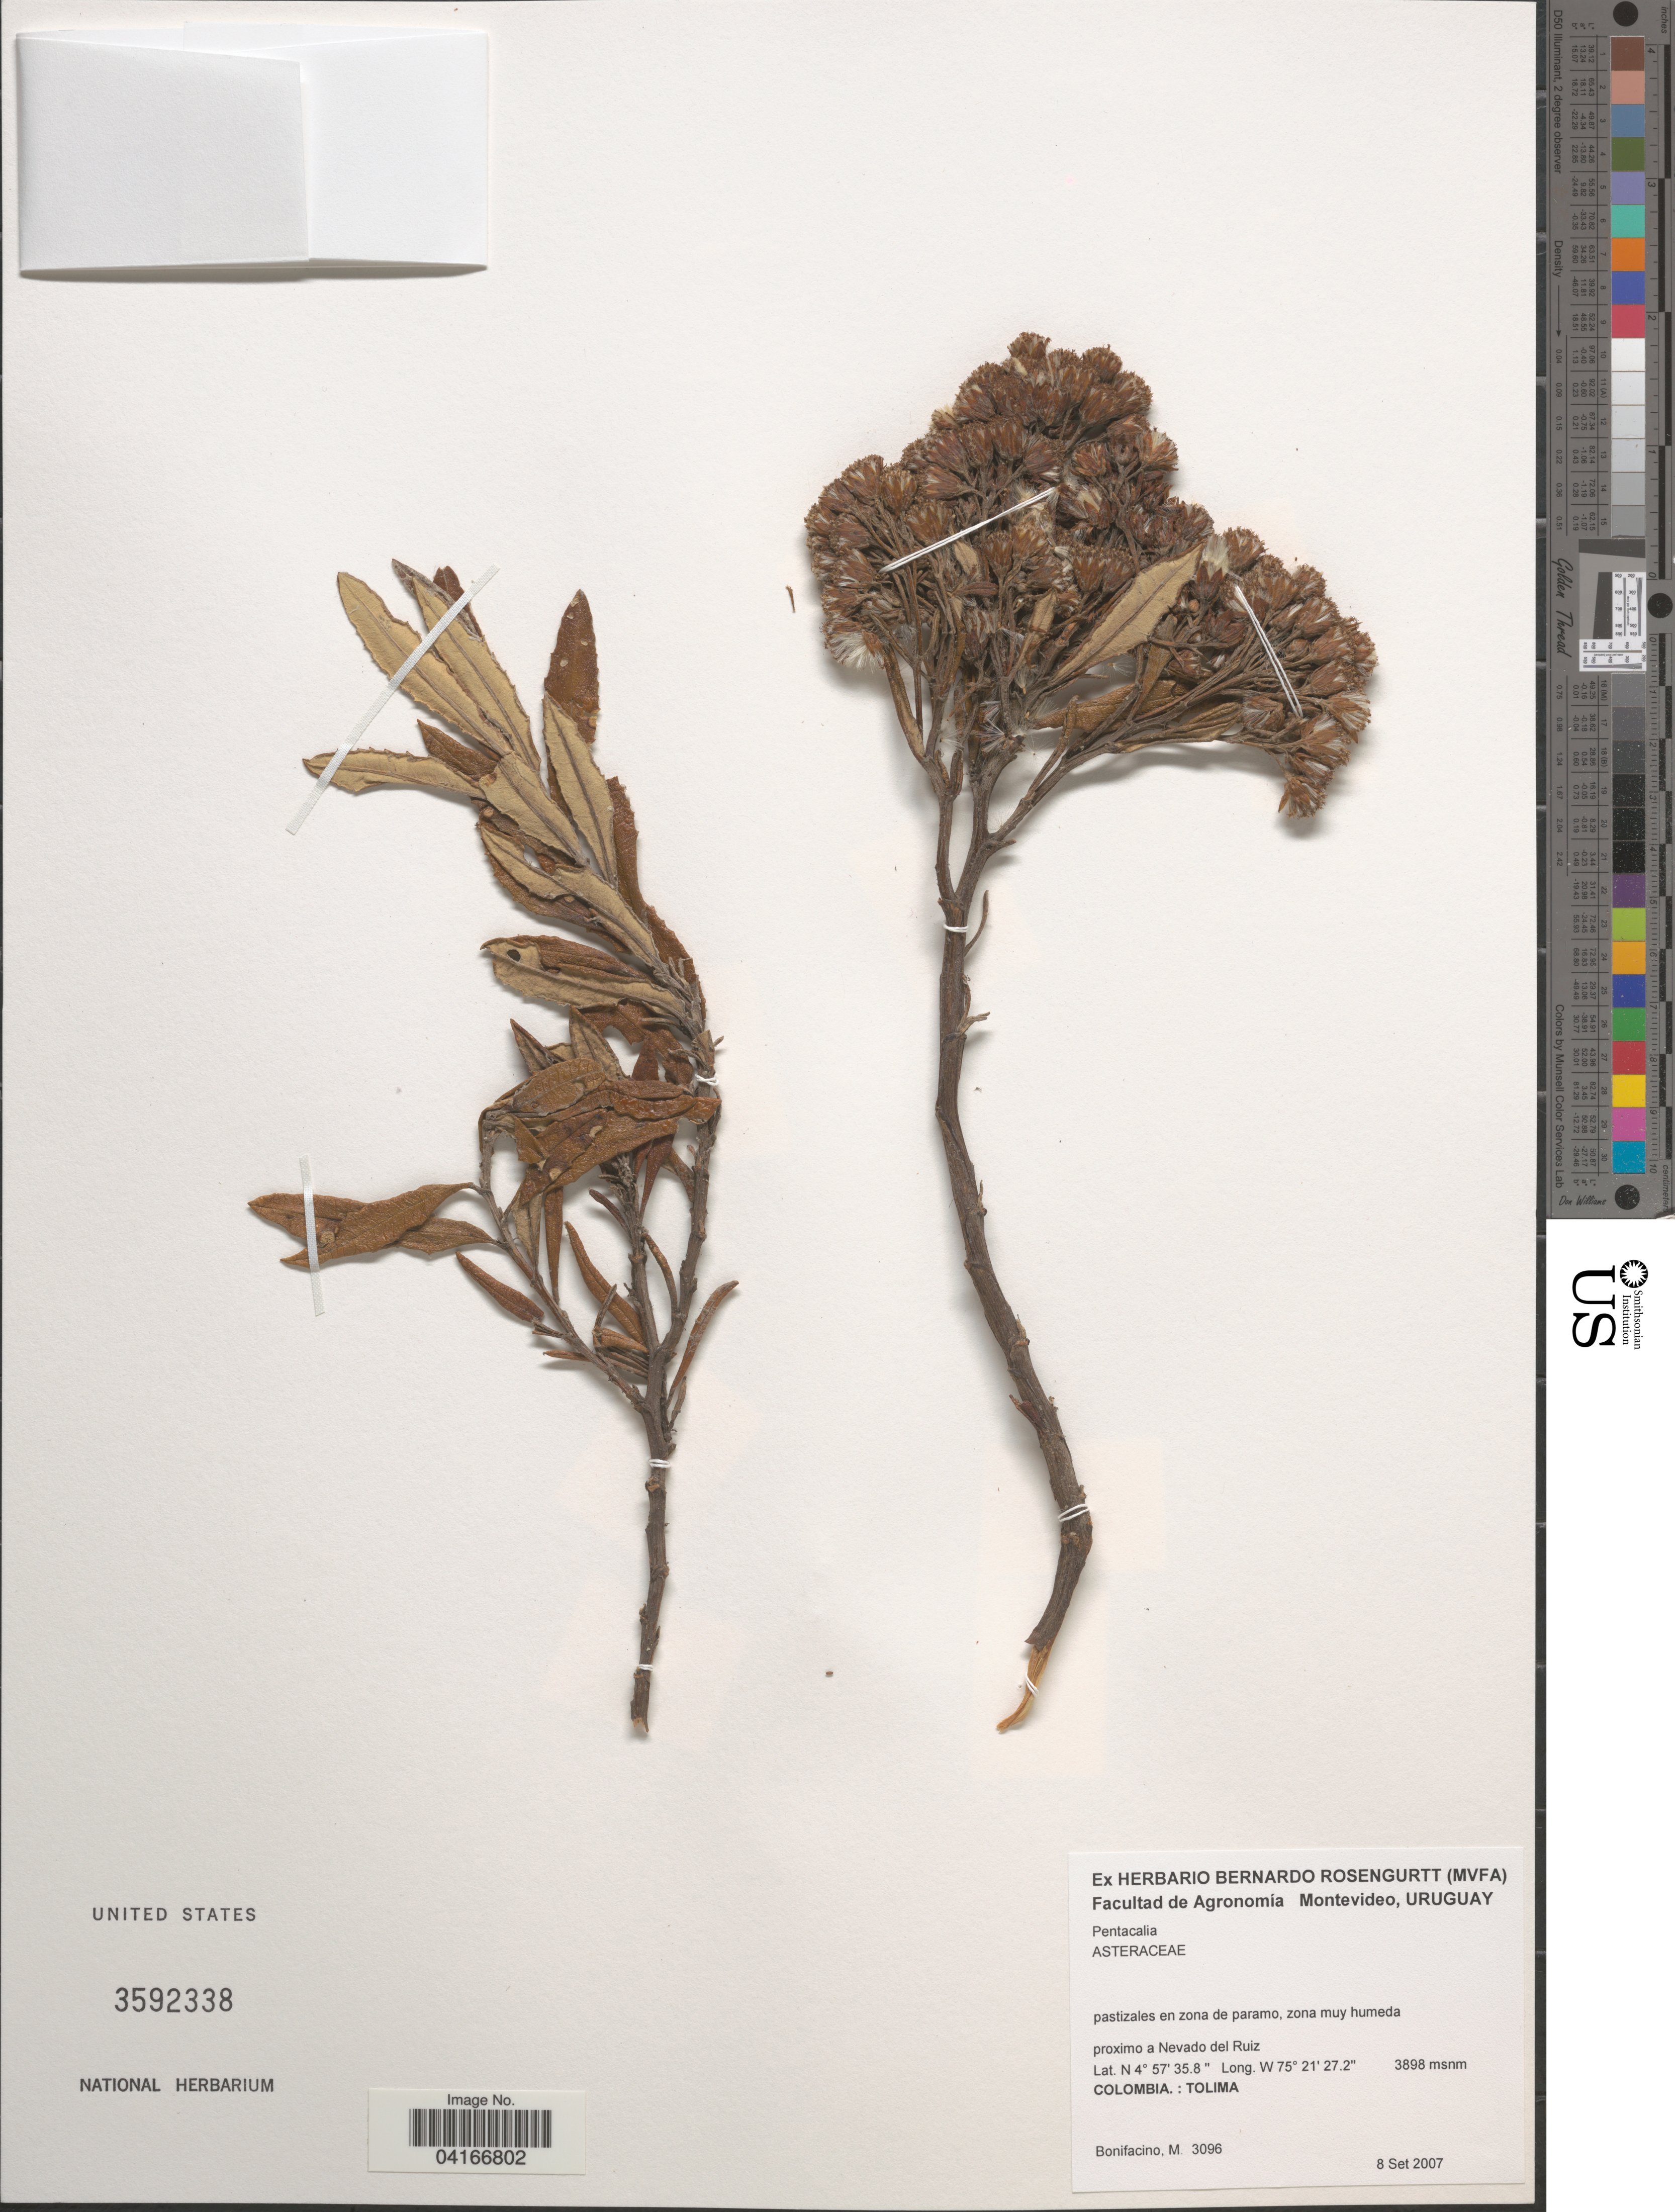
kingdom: Plantae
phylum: Tracheophyta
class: Magnoliopsida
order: Asterales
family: Asteraceae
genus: Pentacalia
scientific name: Pentacalia sp.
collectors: M. Bonifacino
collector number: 3096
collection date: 2007-09-08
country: Colombia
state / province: Tolima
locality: Proximo a Nevado del Ruiz.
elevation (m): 3898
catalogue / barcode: US 3592338